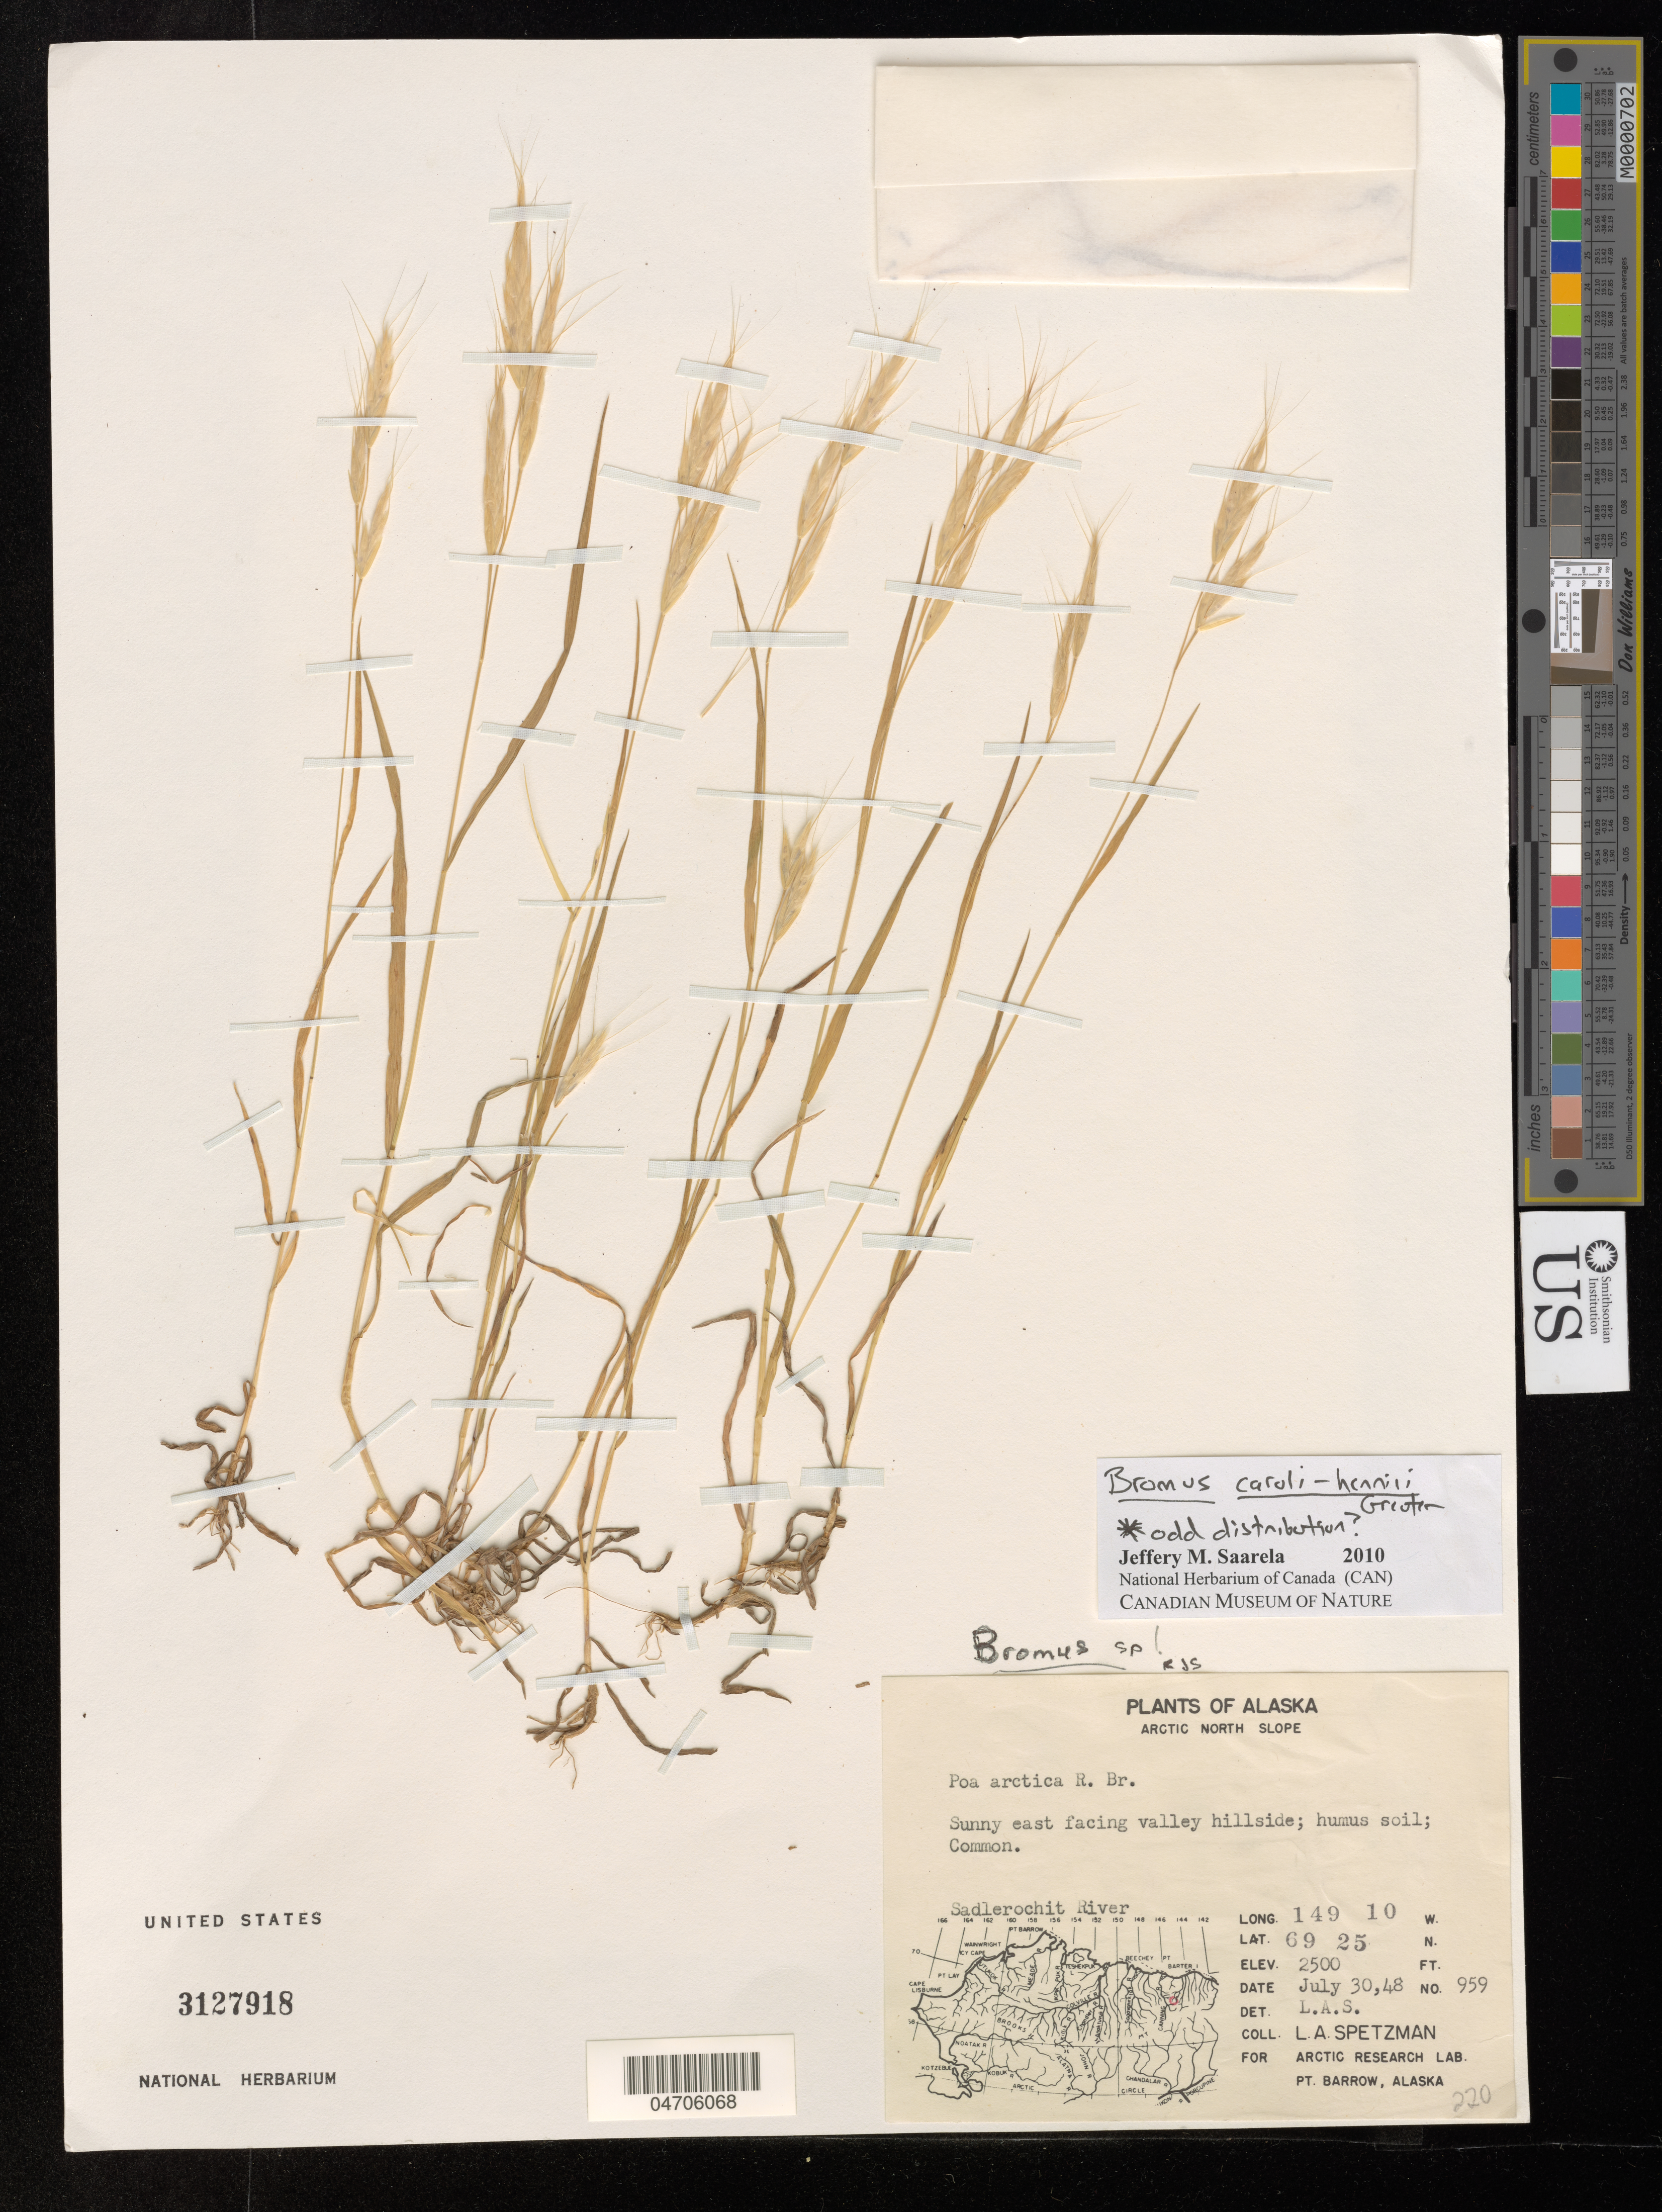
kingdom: Plantae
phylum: Tracheophyta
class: Liliopsida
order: Poales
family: Poaceae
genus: Bromus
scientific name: Bromus caroli-henrici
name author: Greuter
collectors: L. Spetzman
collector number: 959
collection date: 1948-07-30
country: United States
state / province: Alaska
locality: Arctic North Slope. Sunny east facing valley hillside.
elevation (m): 762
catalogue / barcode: US 3127918